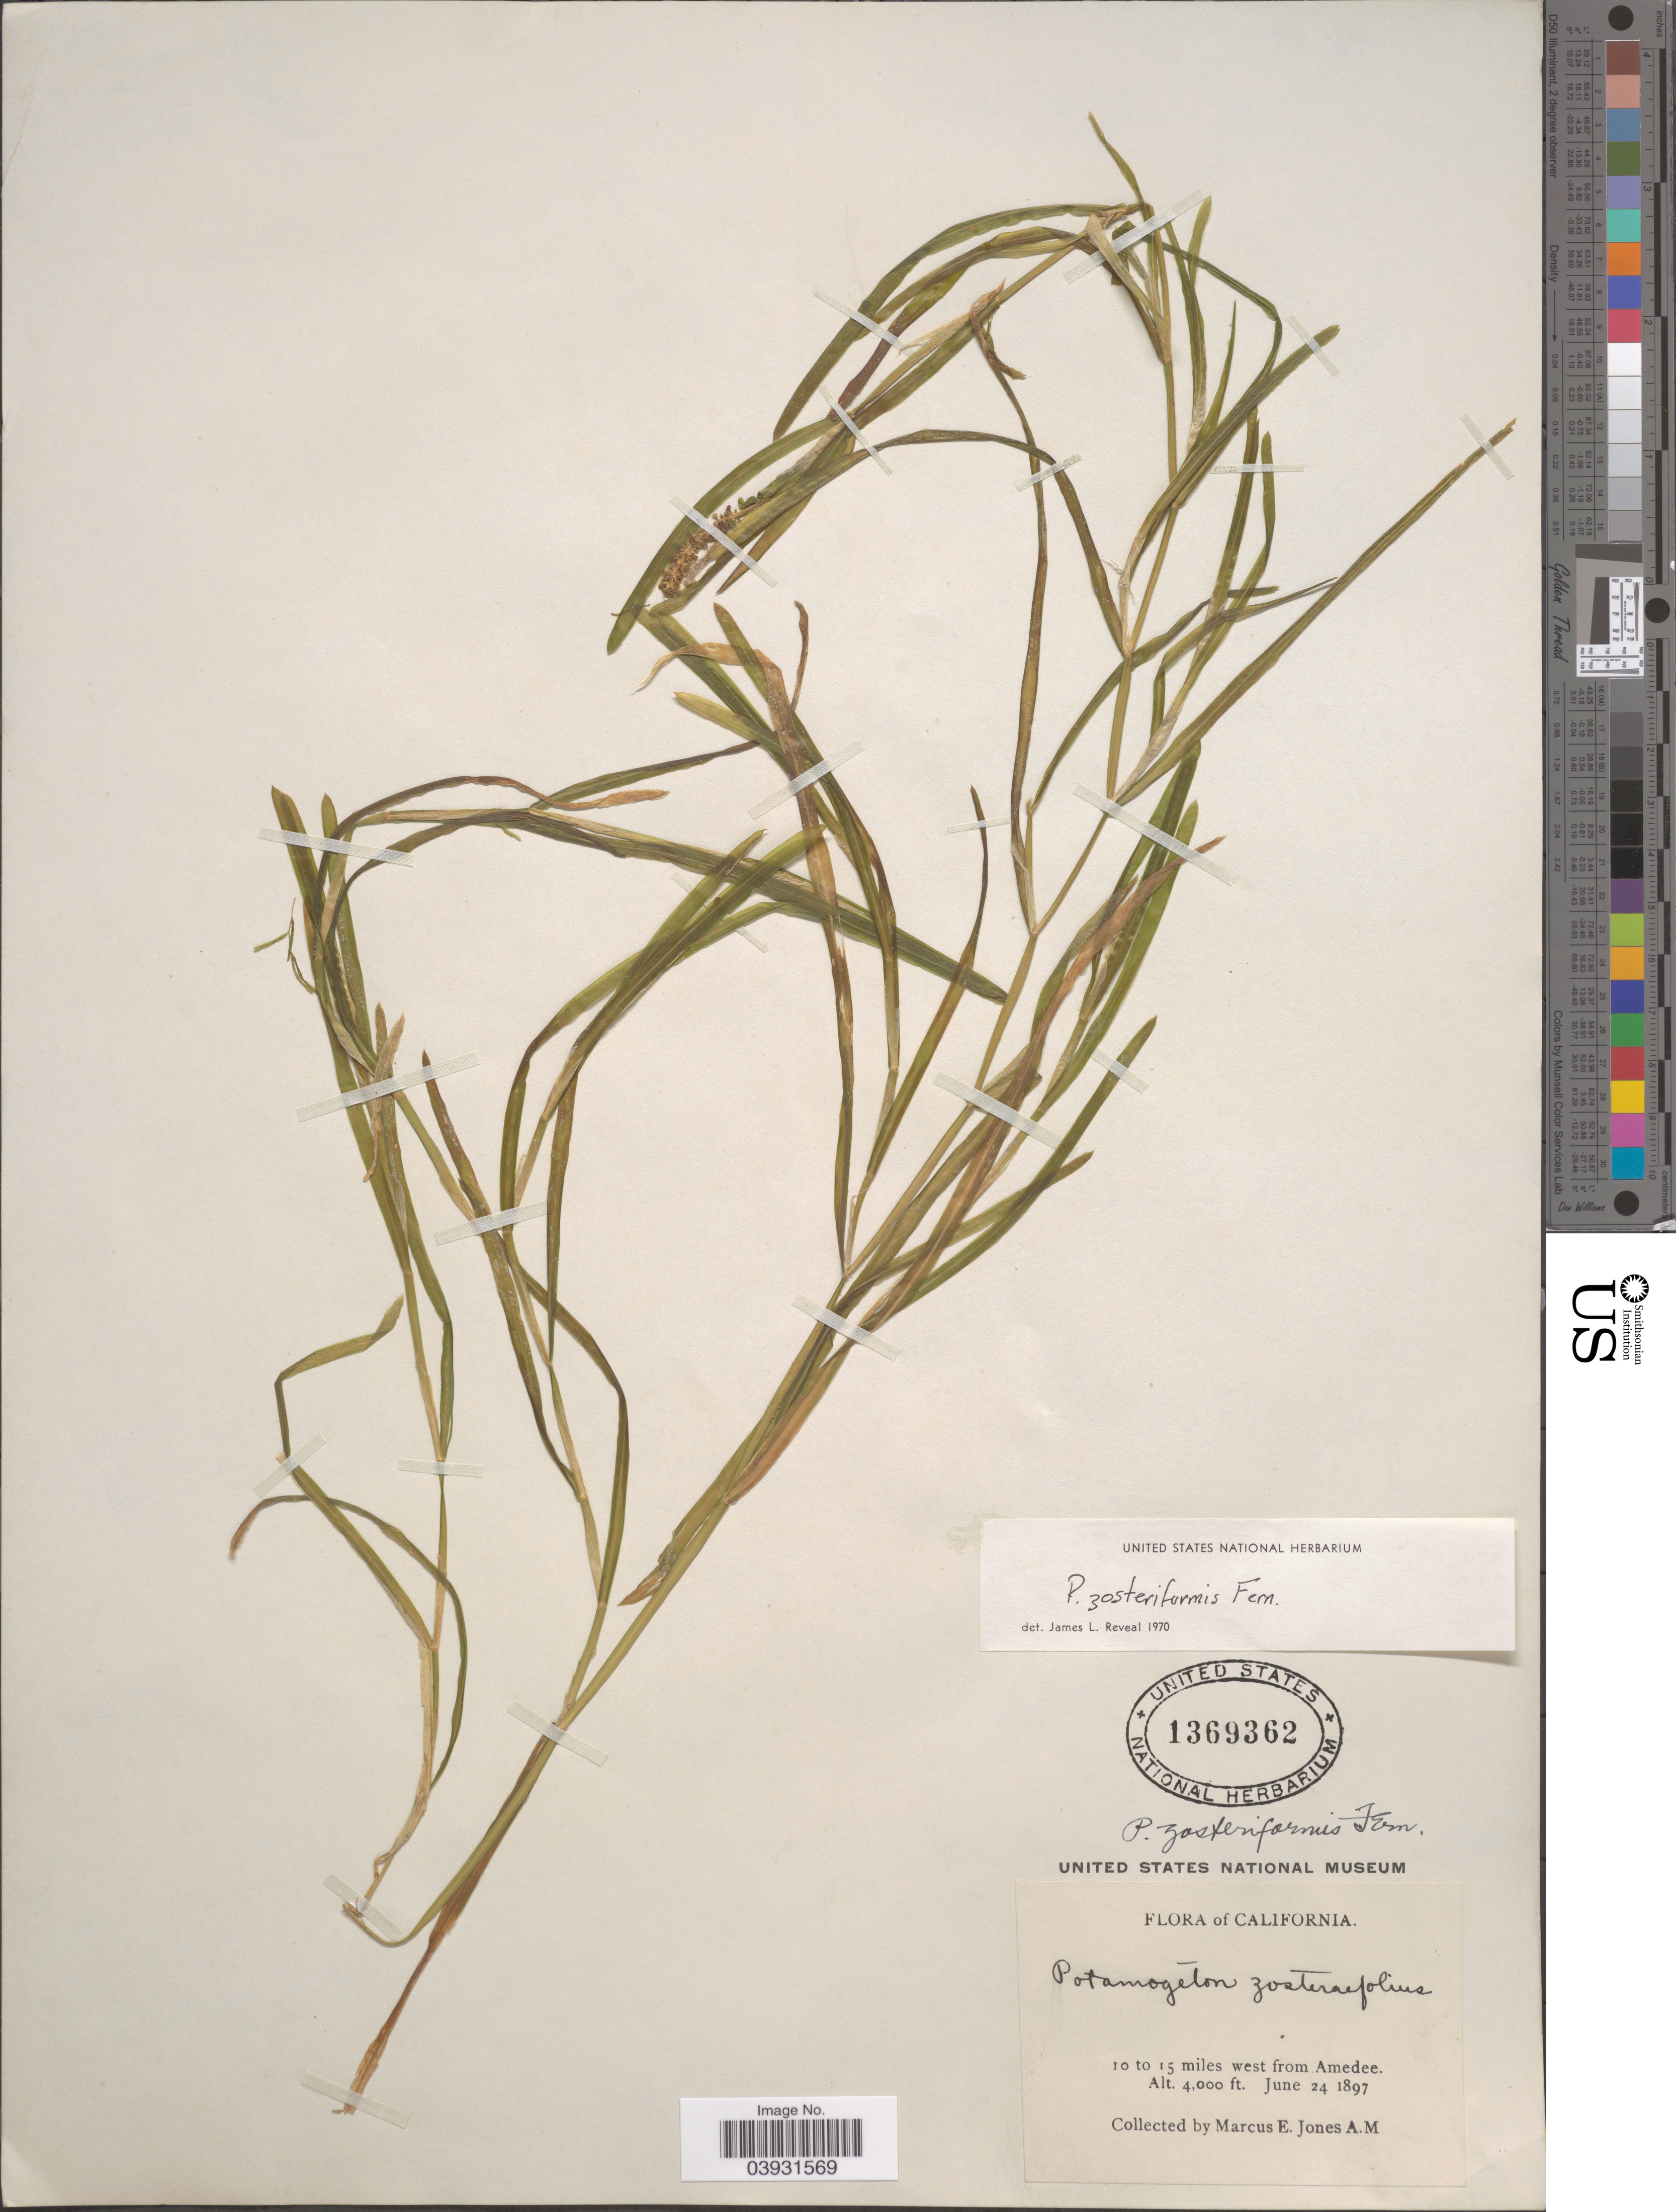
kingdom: Plantae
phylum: Tracheophyta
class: Liliopsida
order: Alismatales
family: Potamogetonaceae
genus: Potamogeton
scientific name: Potamogeton zosterifolius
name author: Schumach.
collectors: M. E. Jones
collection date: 1897-06-24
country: United States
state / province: California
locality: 10 to 15 miles west from Amedee.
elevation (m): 1219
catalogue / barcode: US 1369362